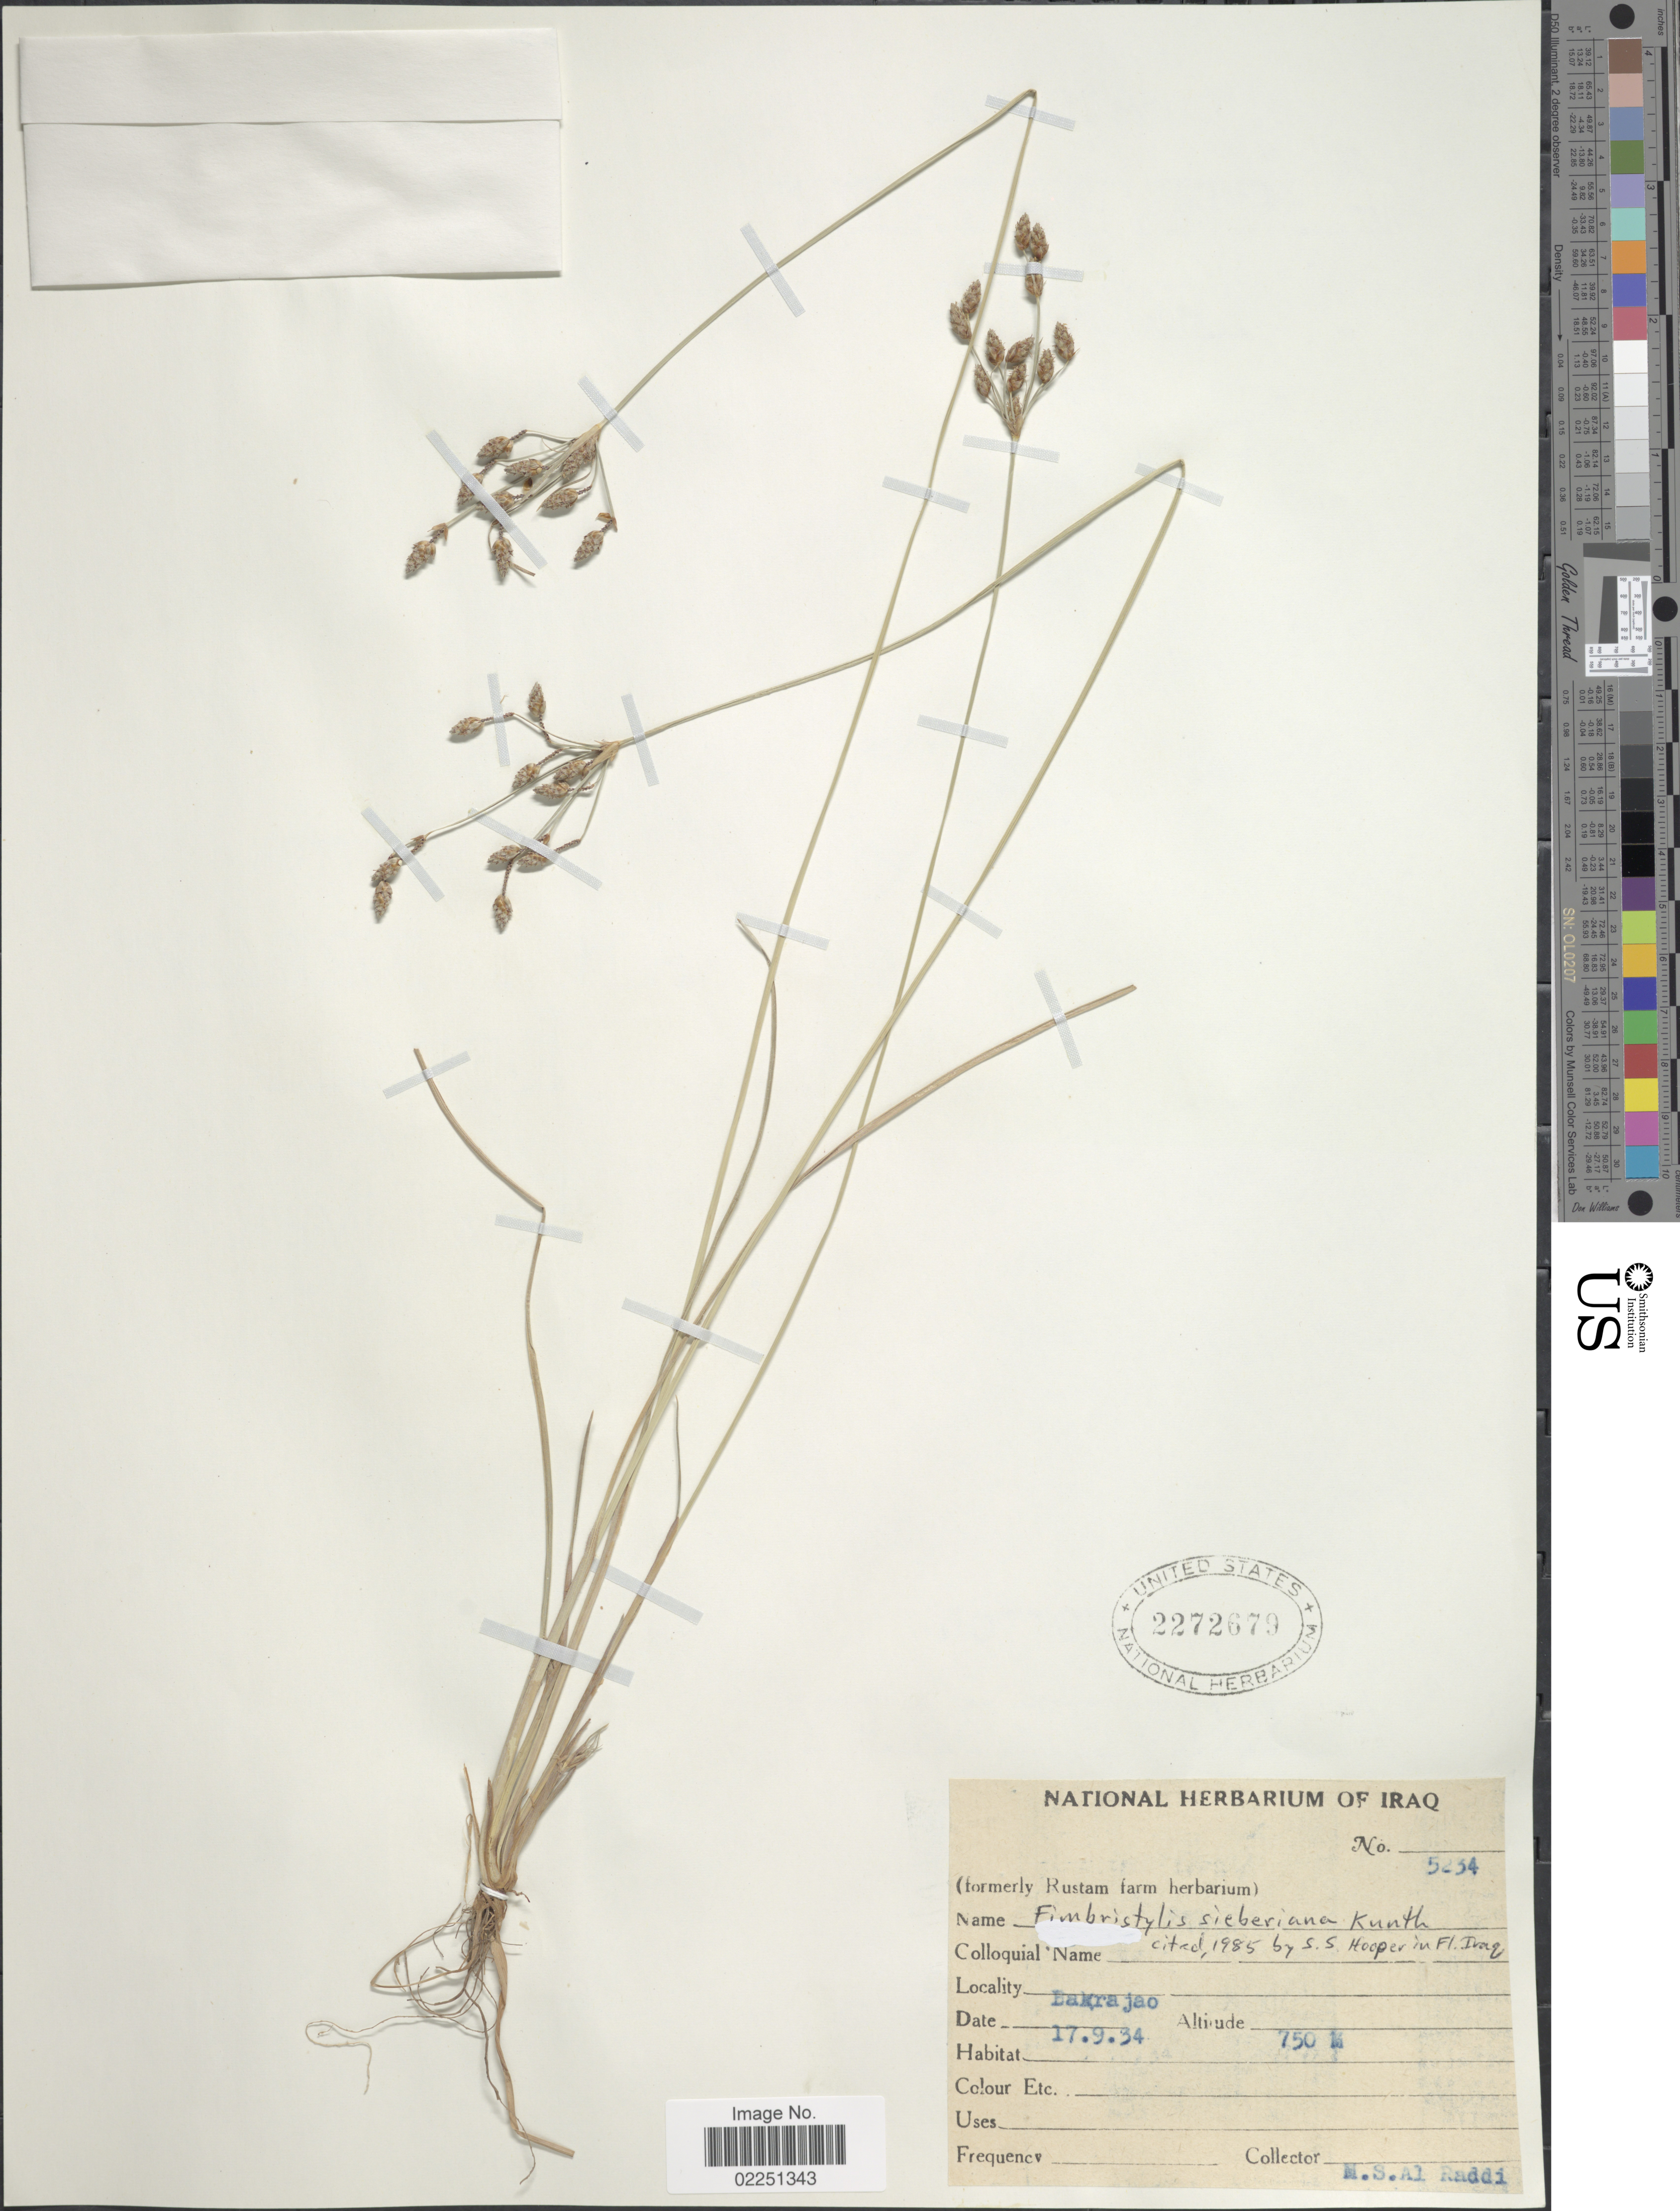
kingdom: Plantae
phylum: Tracheophyta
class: Liliopsida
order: Poales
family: Cyperaceae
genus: Fimbristylis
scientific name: Fimbristylis ferruginea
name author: (L.) Vahl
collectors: M. Al-Raddi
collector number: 5234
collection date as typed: Transcribed d/m/y: 17/9/34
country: Iraq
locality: Bakrajo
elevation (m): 750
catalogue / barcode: US 2272679